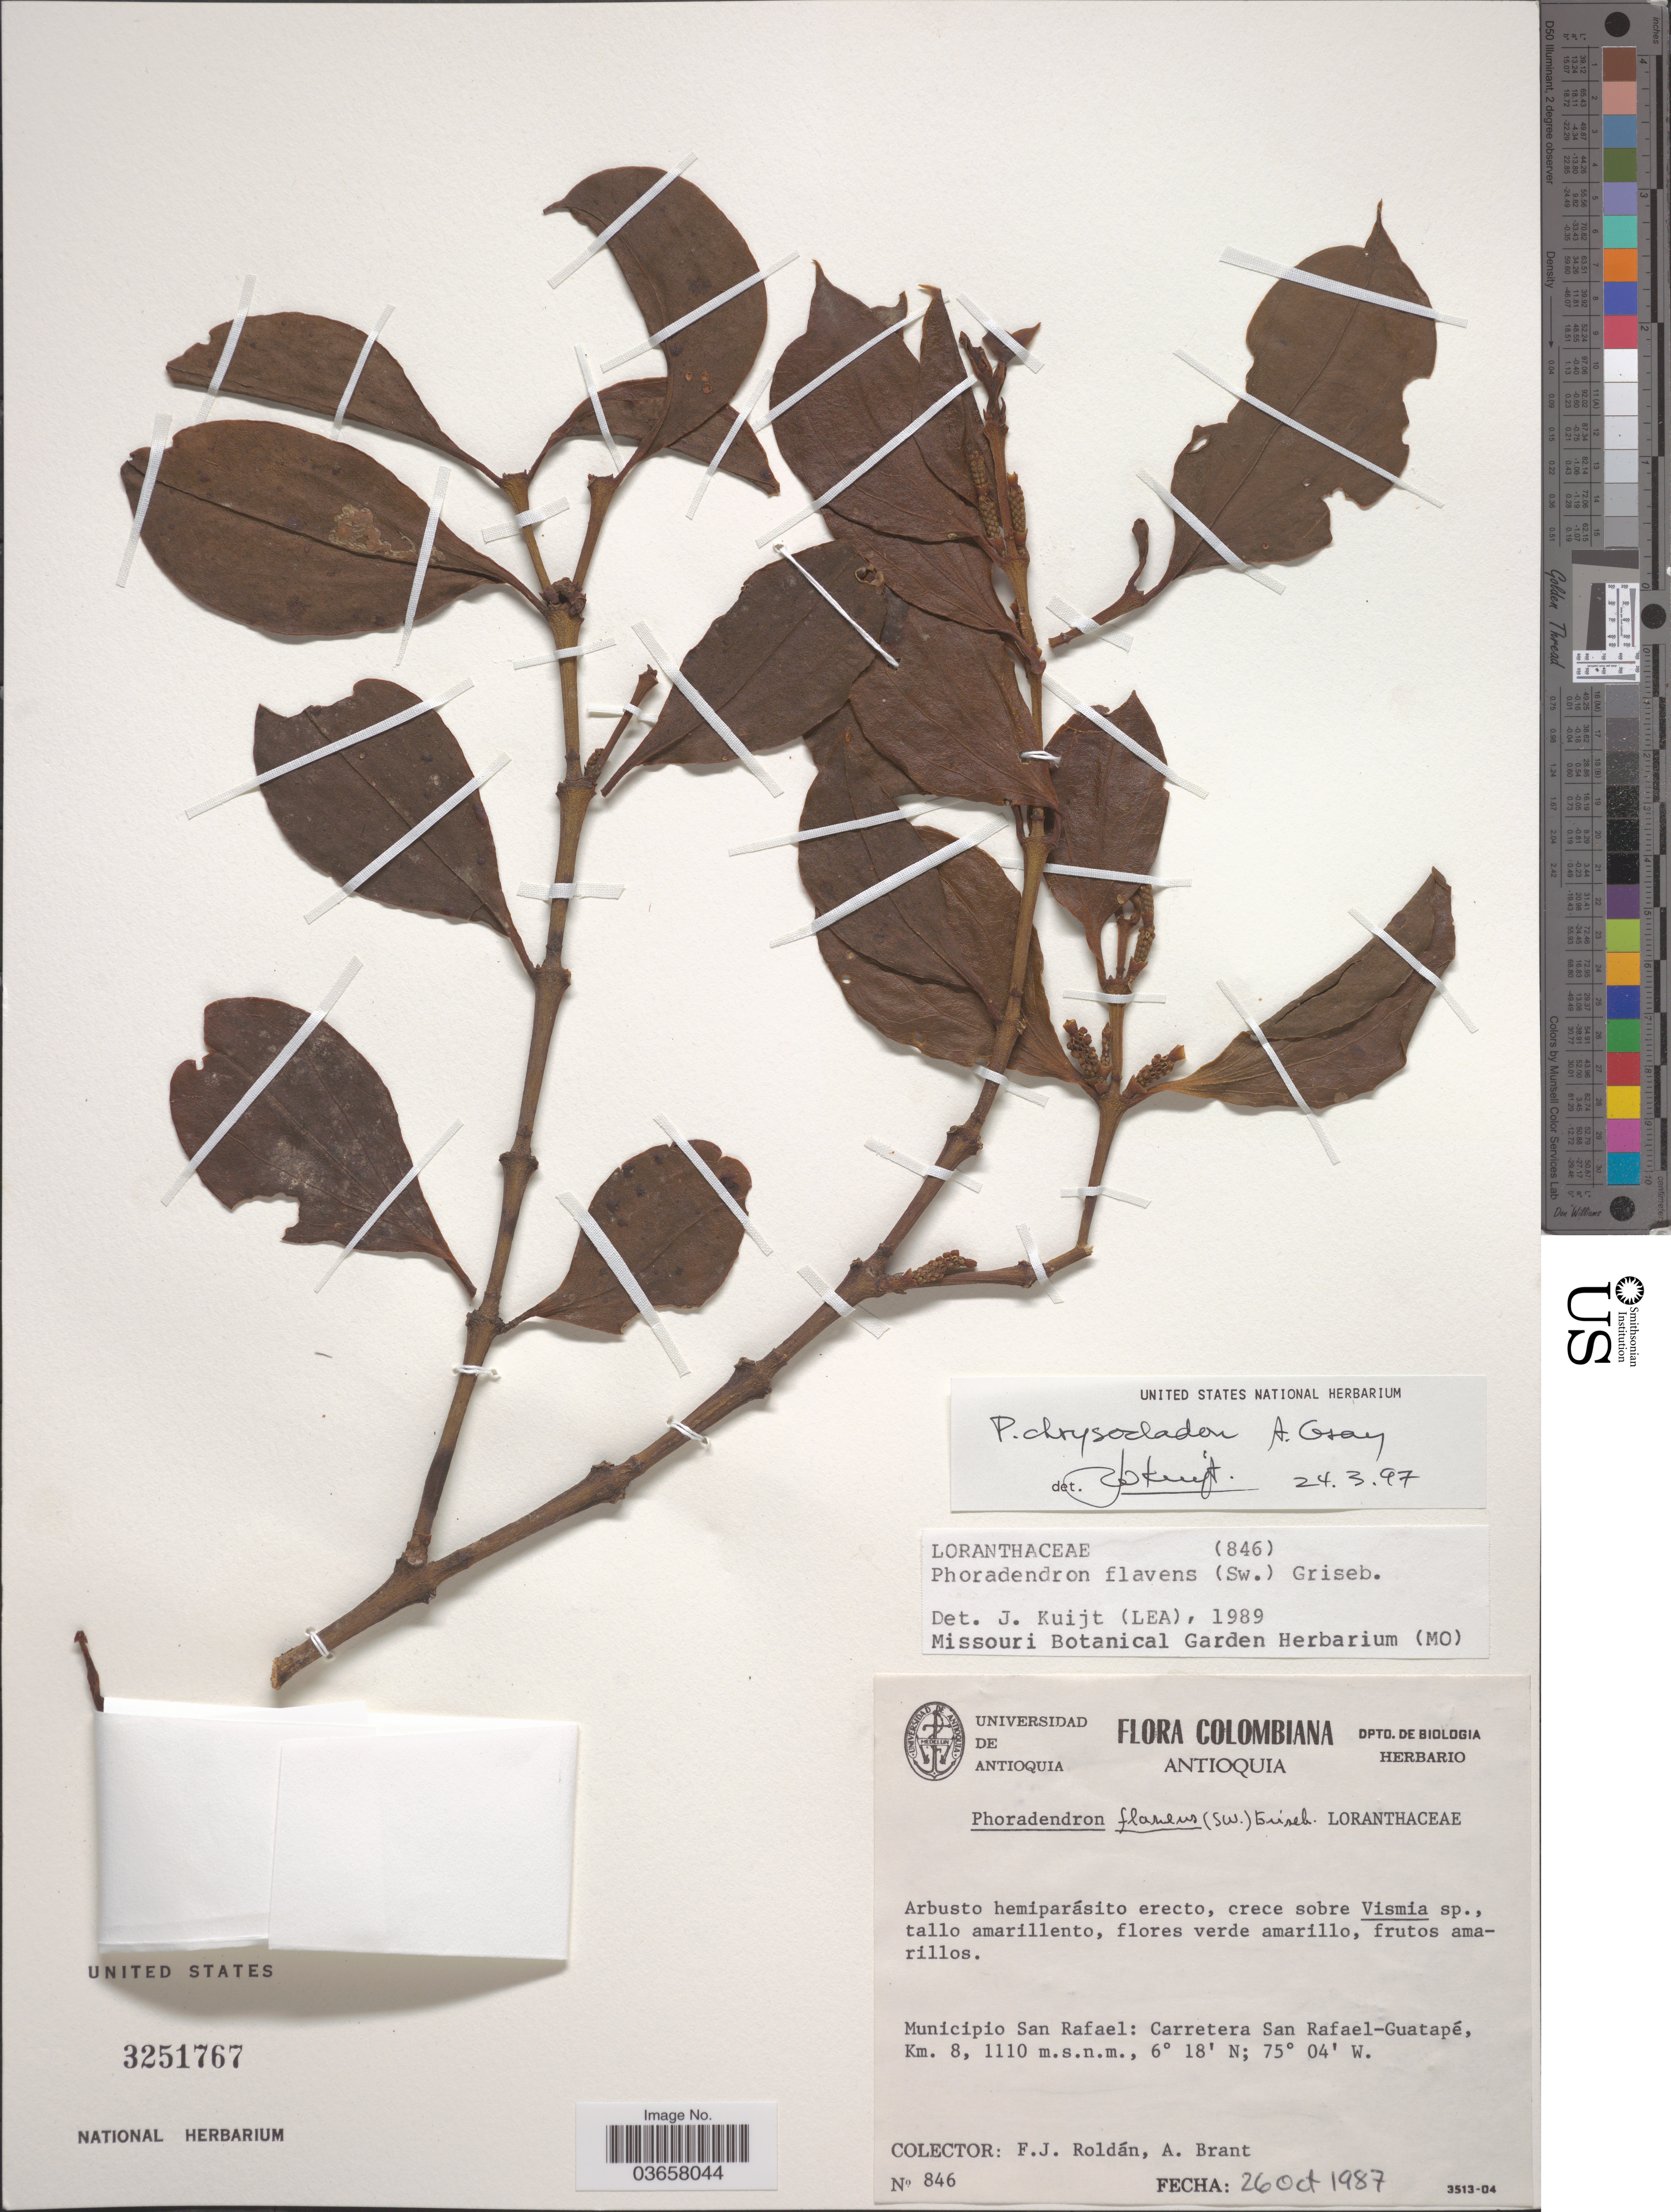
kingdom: Plantae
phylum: Tracheophyta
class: Magnoliopsida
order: Santalales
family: Viscaceae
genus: Phoradendron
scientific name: Phoradendron chrysocladon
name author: A. Gray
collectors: F. J. Roldán & A. Brant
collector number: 846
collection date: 1987-10-26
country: Colombia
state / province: Antioquia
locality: Municipio San Rafael: Carretera San Rafael-Guatapé Km. 8.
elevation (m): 1110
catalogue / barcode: US 3251767